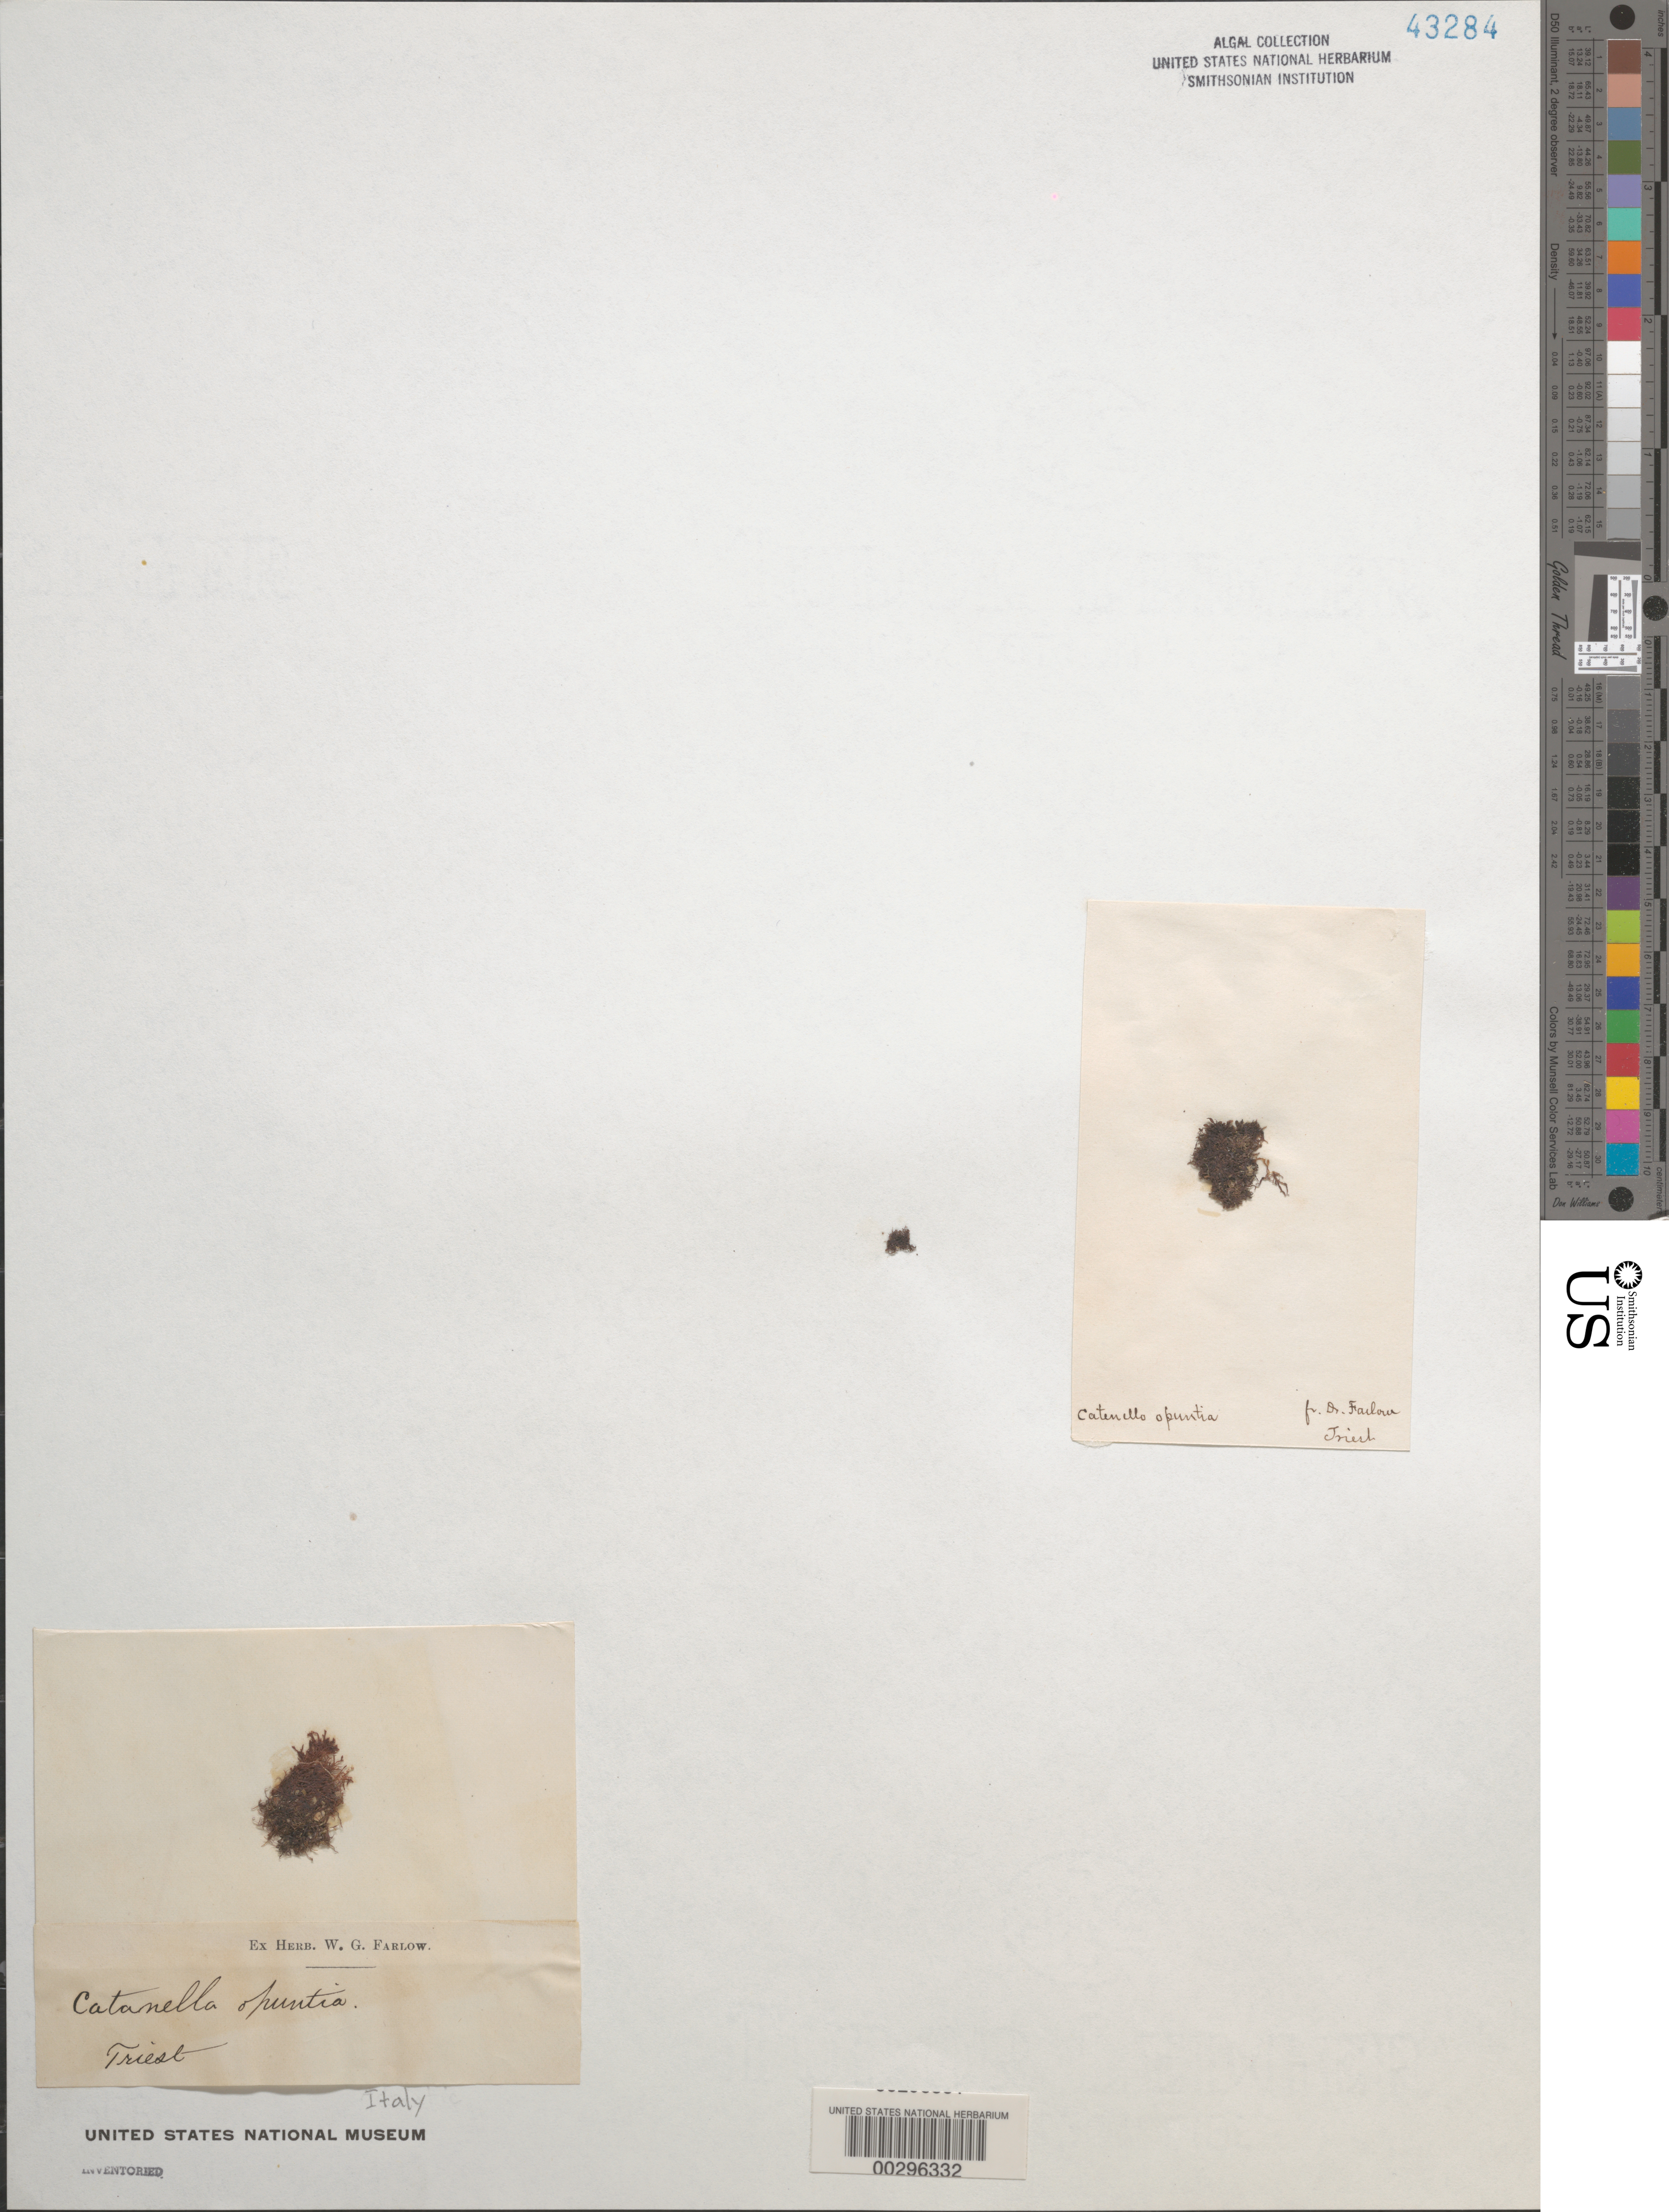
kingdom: Plantae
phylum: Rhodophyta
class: Florideophyceae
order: Gigartinales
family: Caulacanthaceae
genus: Catenella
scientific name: Catenella caespitosa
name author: (With.) L.M. Irvine in Parke & P.S. Dixon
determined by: Algae name updating Project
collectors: W. Farlow (Herbarium)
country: Italy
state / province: Friuli-venezia Giulia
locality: Trieste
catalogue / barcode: US 43284